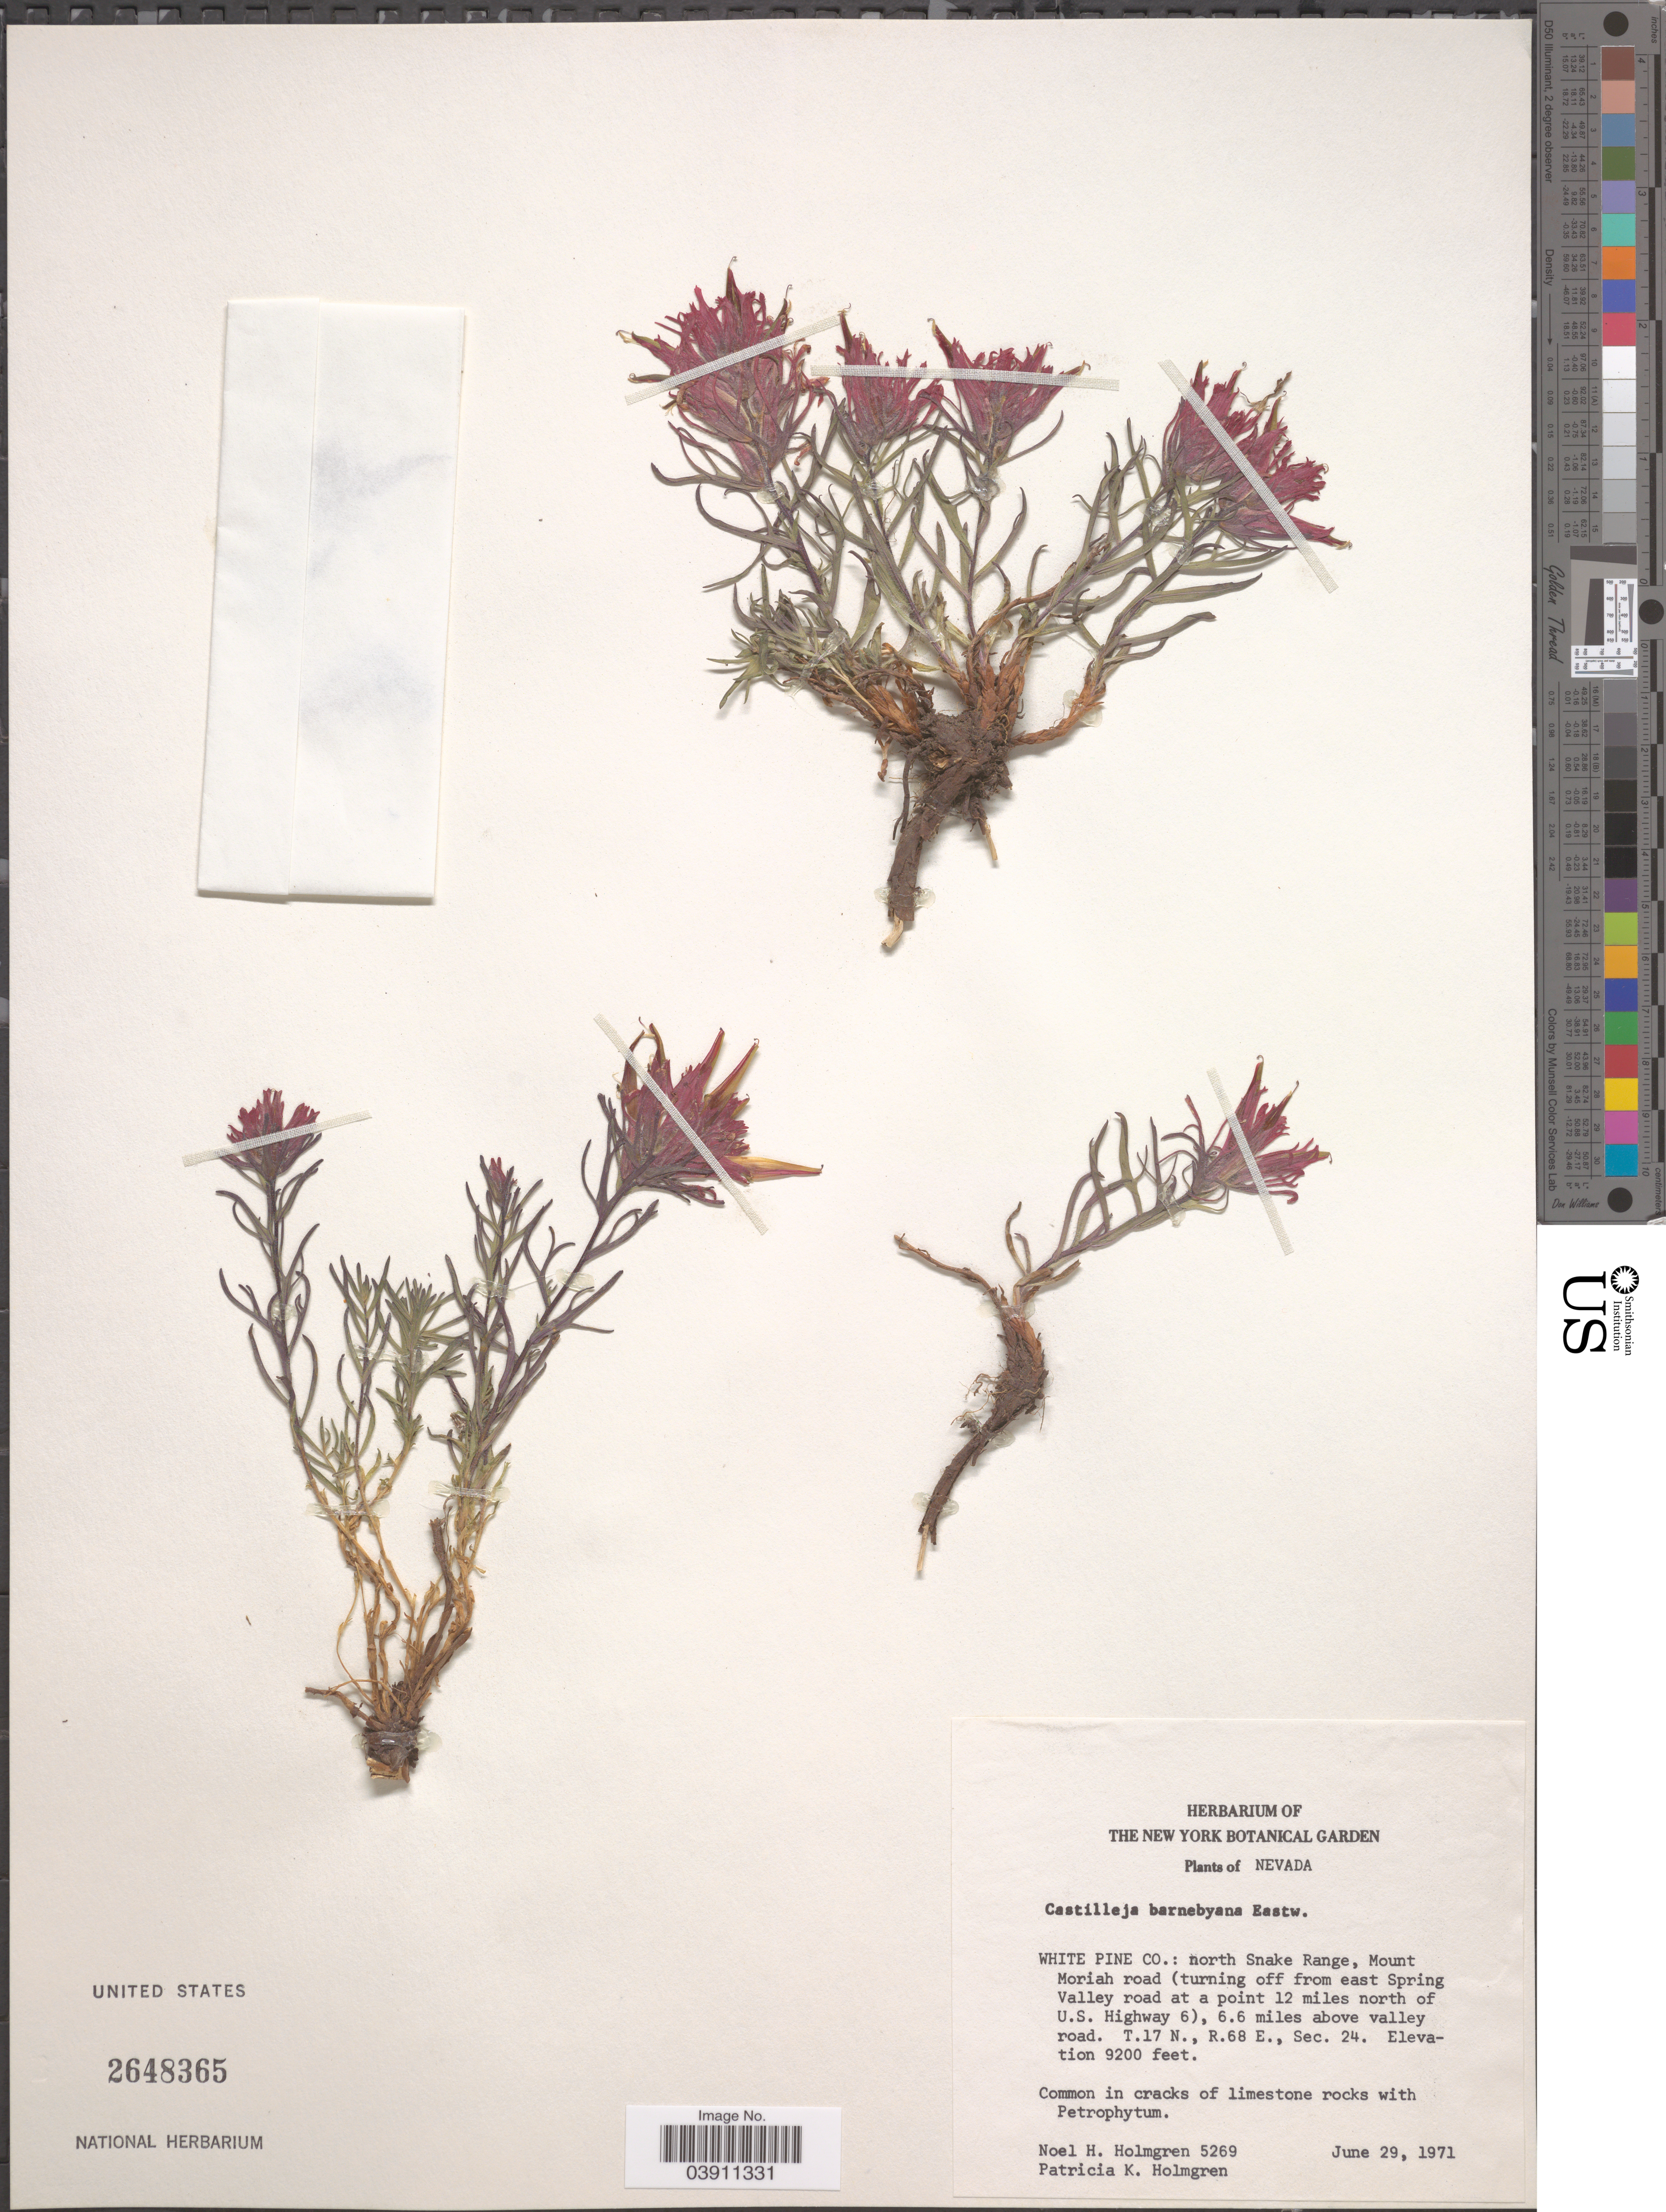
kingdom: Plantae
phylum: Tracheophyta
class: Magnoliopsida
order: Lamiales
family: Orobanchaceae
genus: Castilleja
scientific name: Castilleja barnebyana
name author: Eastw.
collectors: N. H. Holmgren & P. K. Holmgren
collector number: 5269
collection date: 1971-06-29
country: United States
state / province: Nevada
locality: White Pine Co.: north Snake Range, Mount Moriah road (turning off from east Spring Valley road at a point 12 miles north of U.S. Highway 6), 6.6 miles above valley road. T. 17 N., R 68 E., Sec. 24.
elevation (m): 2804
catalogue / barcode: US 2648365